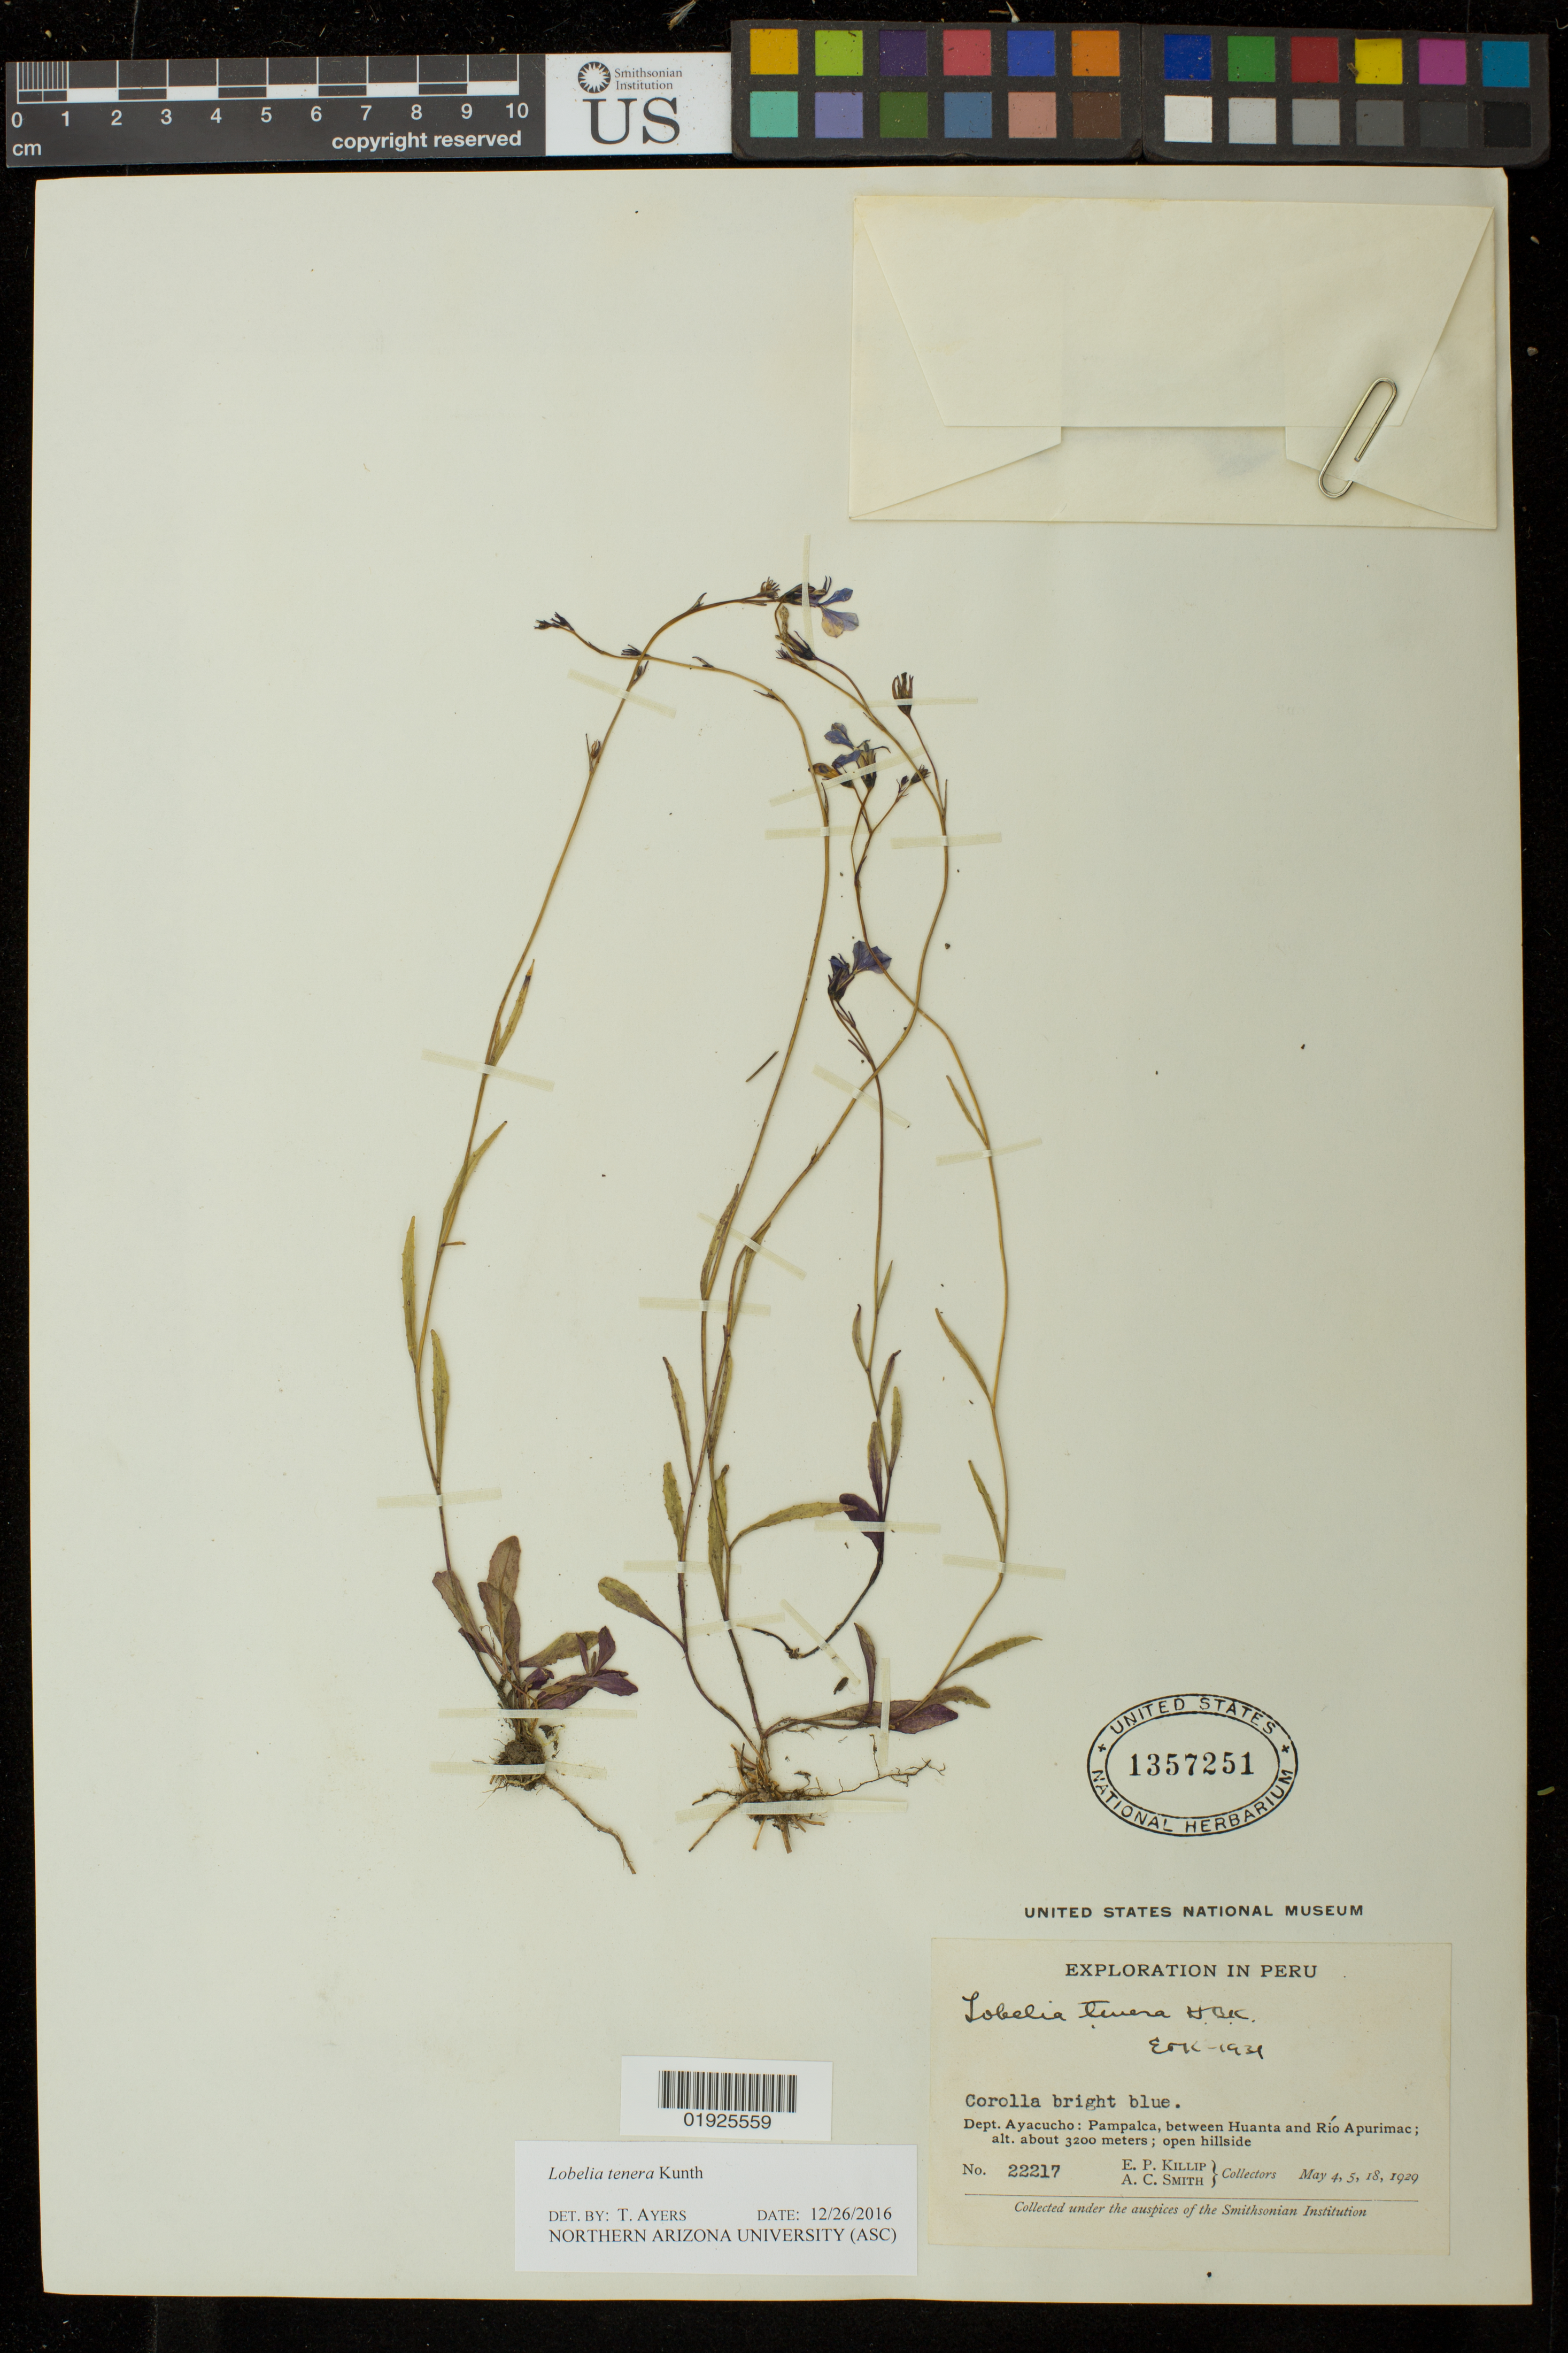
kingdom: Plantae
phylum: Tracheophyta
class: Magnoliopsida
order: Asterales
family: Campanulaceae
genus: Lobelia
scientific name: Lobelia tenera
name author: Kunth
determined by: Ayers, Tina J.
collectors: E. P. Killip & A. C. Smith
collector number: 22217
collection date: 1929-05-04/1929-05-18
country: Peru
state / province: Ayacucho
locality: Pampalca, between Huanta and Rio Apurimac.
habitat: Open hillside.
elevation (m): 3200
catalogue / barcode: US 1357251